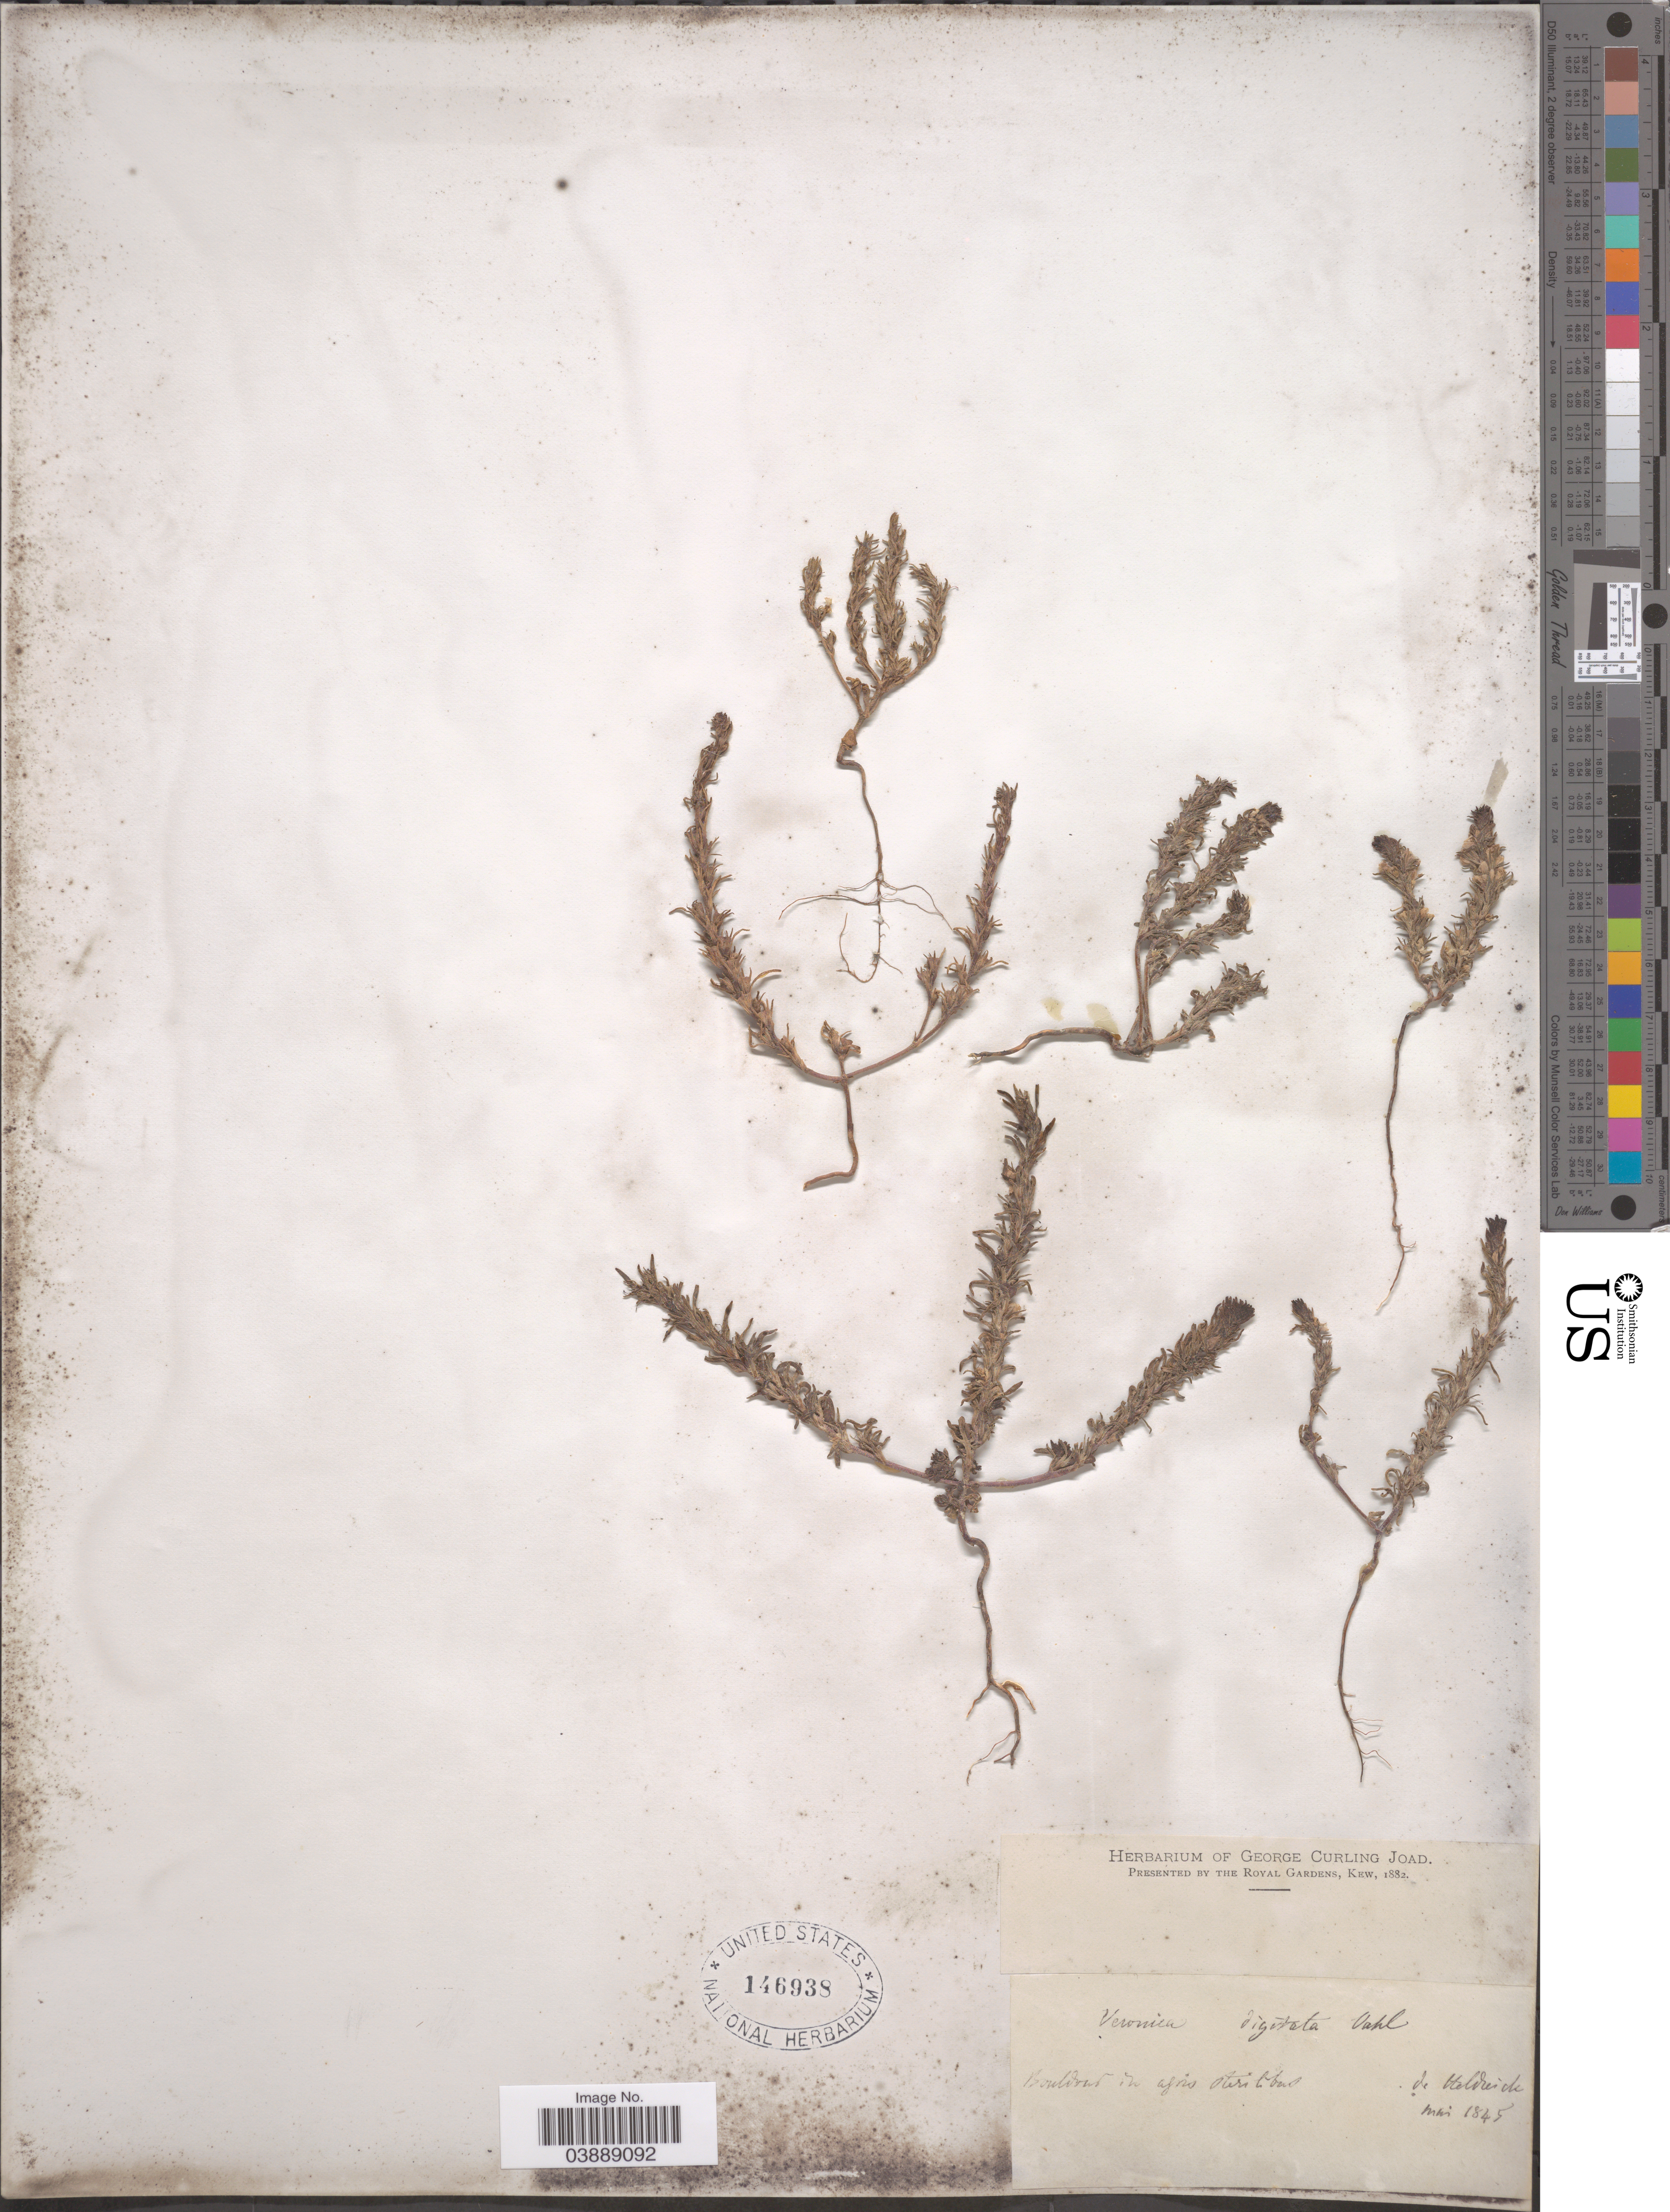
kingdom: Plantae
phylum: Tracheophyta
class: Magnoliopsida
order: Lamiales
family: Plantaginaceae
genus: Veronica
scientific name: Veronica digitata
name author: Vahl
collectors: -. De Heldreich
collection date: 1845-05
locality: X.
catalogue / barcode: US 146938